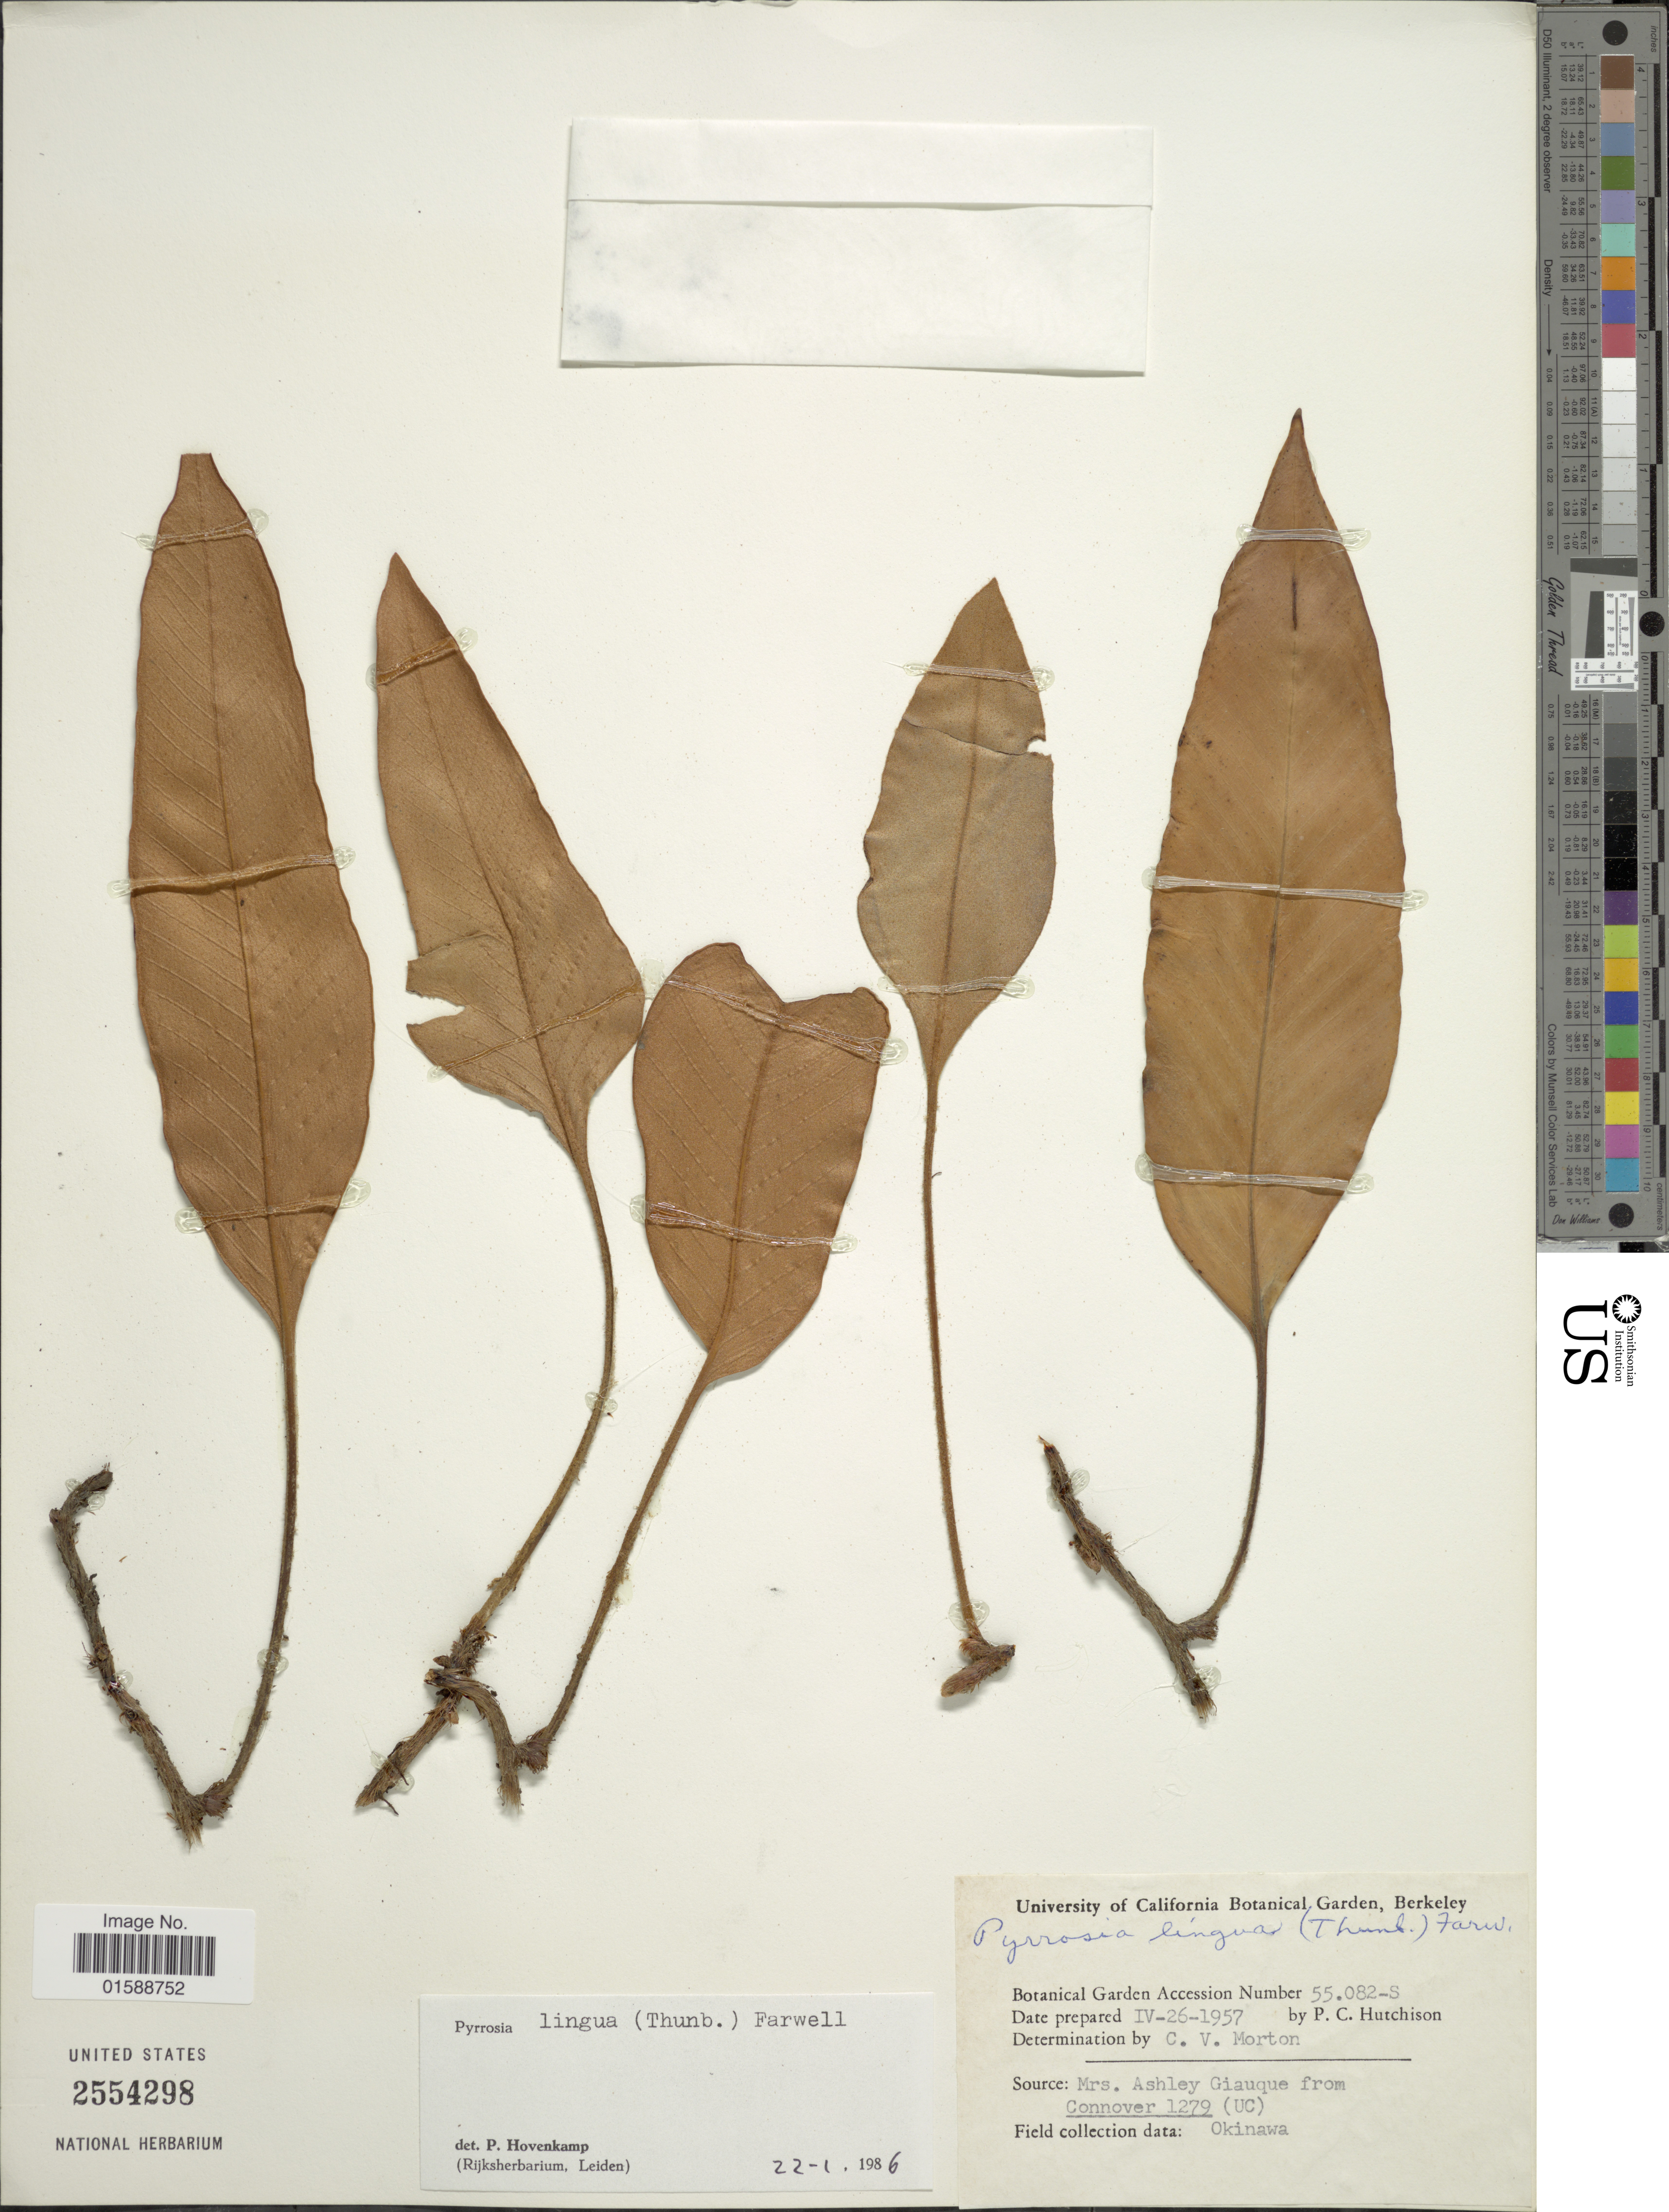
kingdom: Plantae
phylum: Tracheophyta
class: Polypodiopsida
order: Polypodiales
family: Polypodiaceae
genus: Pyrrosia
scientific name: Pyrrosia lingua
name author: (Thurb.) Farw.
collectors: P. C. Hutchison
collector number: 55082-S?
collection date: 1957-04-26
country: United States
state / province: California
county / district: Alameda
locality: University of California Botanical Garden, Berkeley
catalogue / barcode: US 2554298